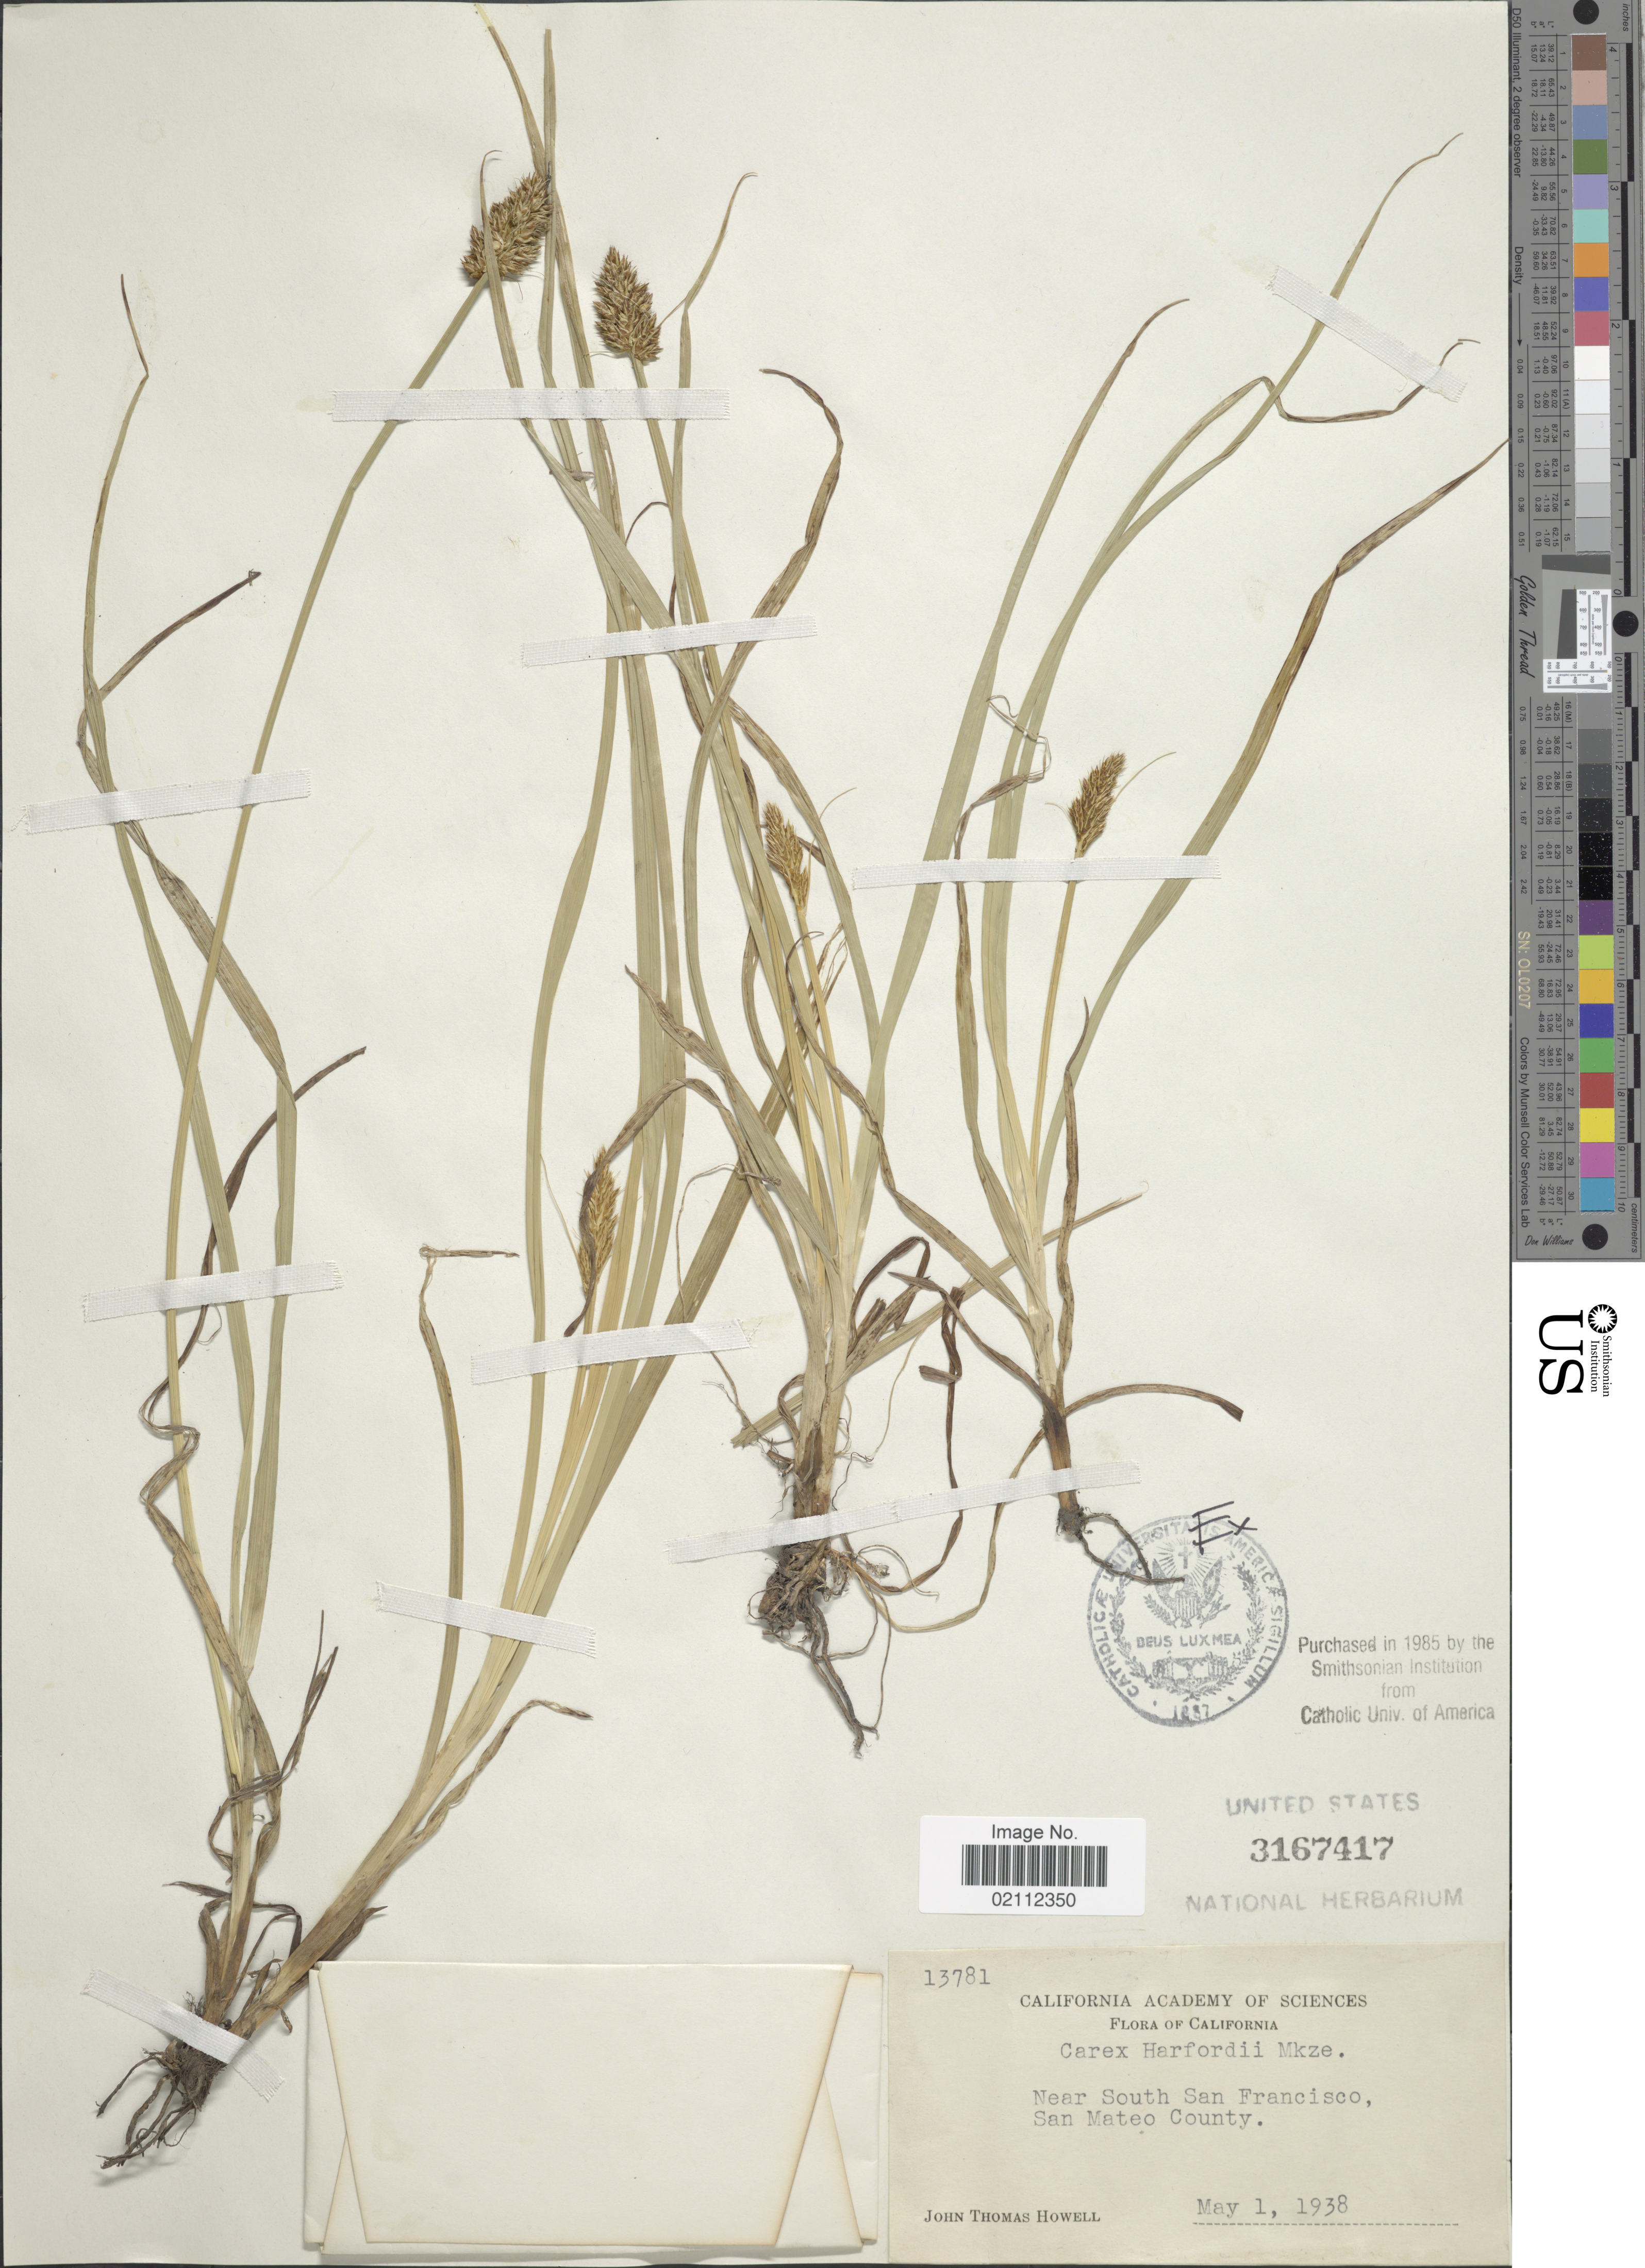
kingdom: Plantae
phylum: Tracheophyta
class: Liliopsida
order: Poales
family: Cyperaceae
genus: Carex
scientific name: Carex harfordii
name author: Mack.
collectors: J. T. Howell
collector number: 13781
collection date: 1938-05-01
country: United States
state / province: California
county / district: San Mateo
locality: Near South of San Francisco, San Mateo County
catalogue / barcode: US 3167417